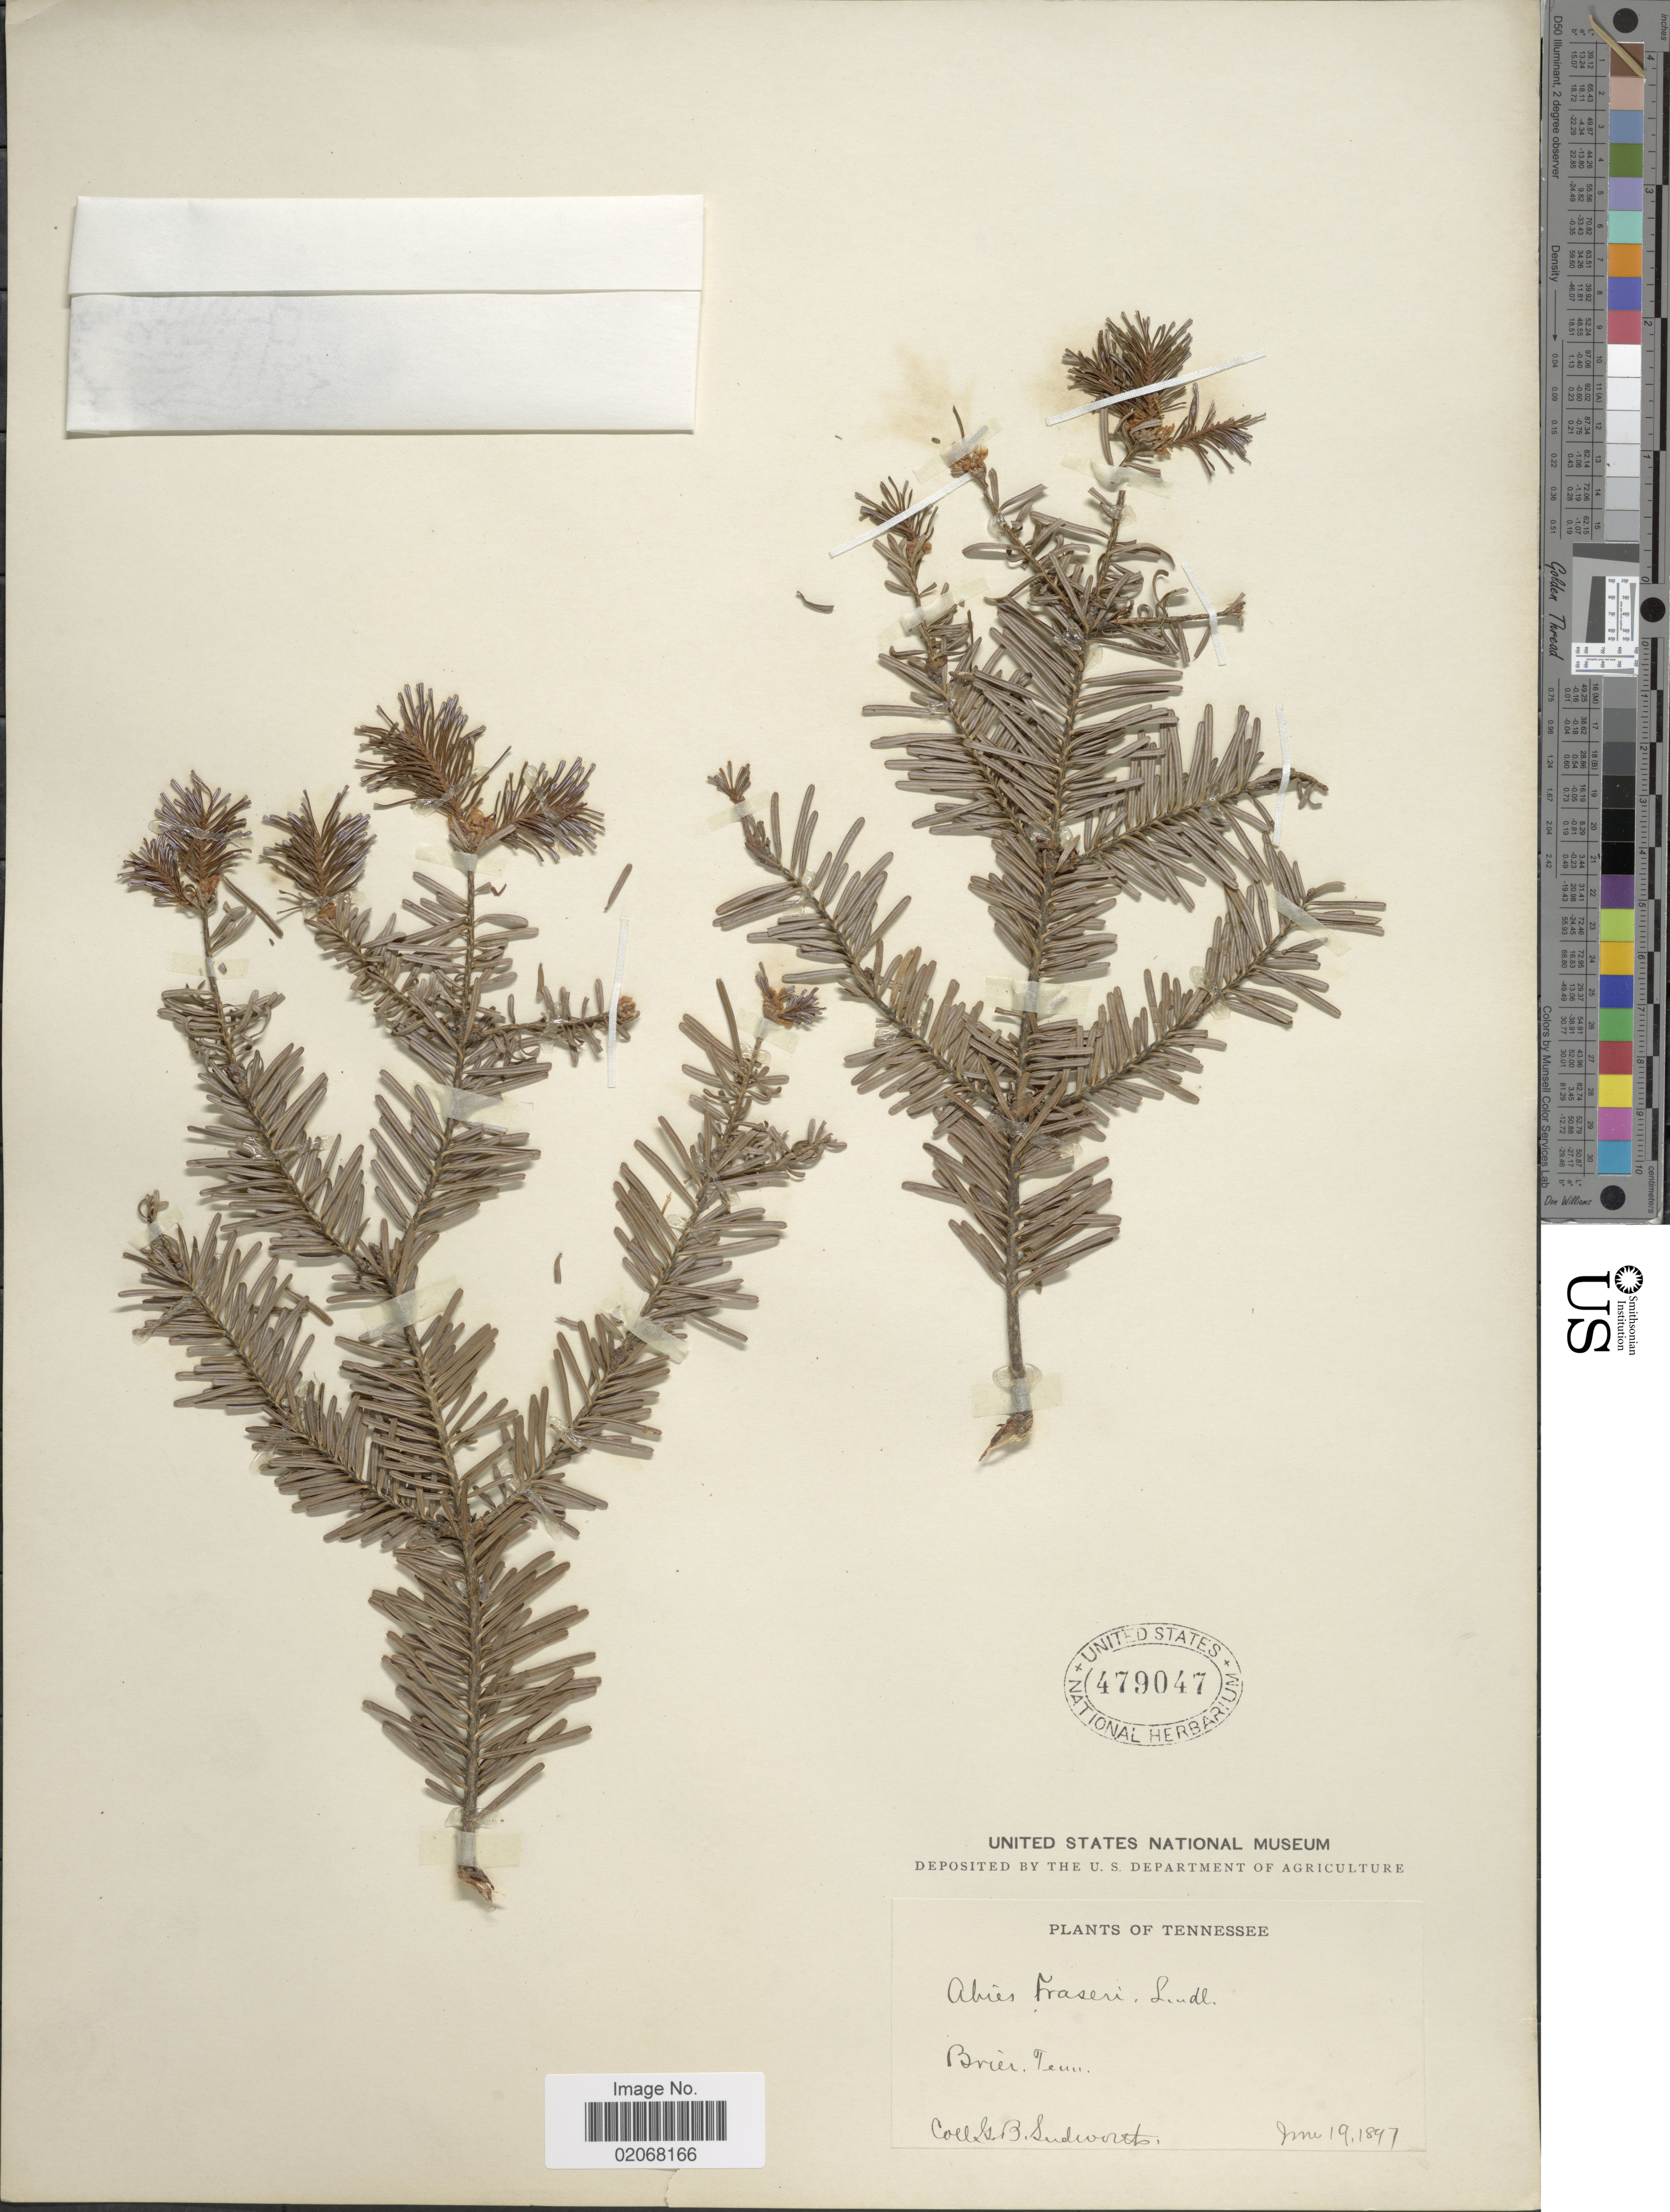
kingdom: Plantae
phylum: Tracheophyta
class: Pinopsida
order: Pinales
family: Pinaceae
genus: Abies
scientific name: Abies fraseri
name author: (Pursh) Poir.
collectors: G. B. Sudworth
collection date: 1897-06-19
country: United States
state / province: Tennessee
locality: Brier, Tenn.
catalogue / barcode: US 479047